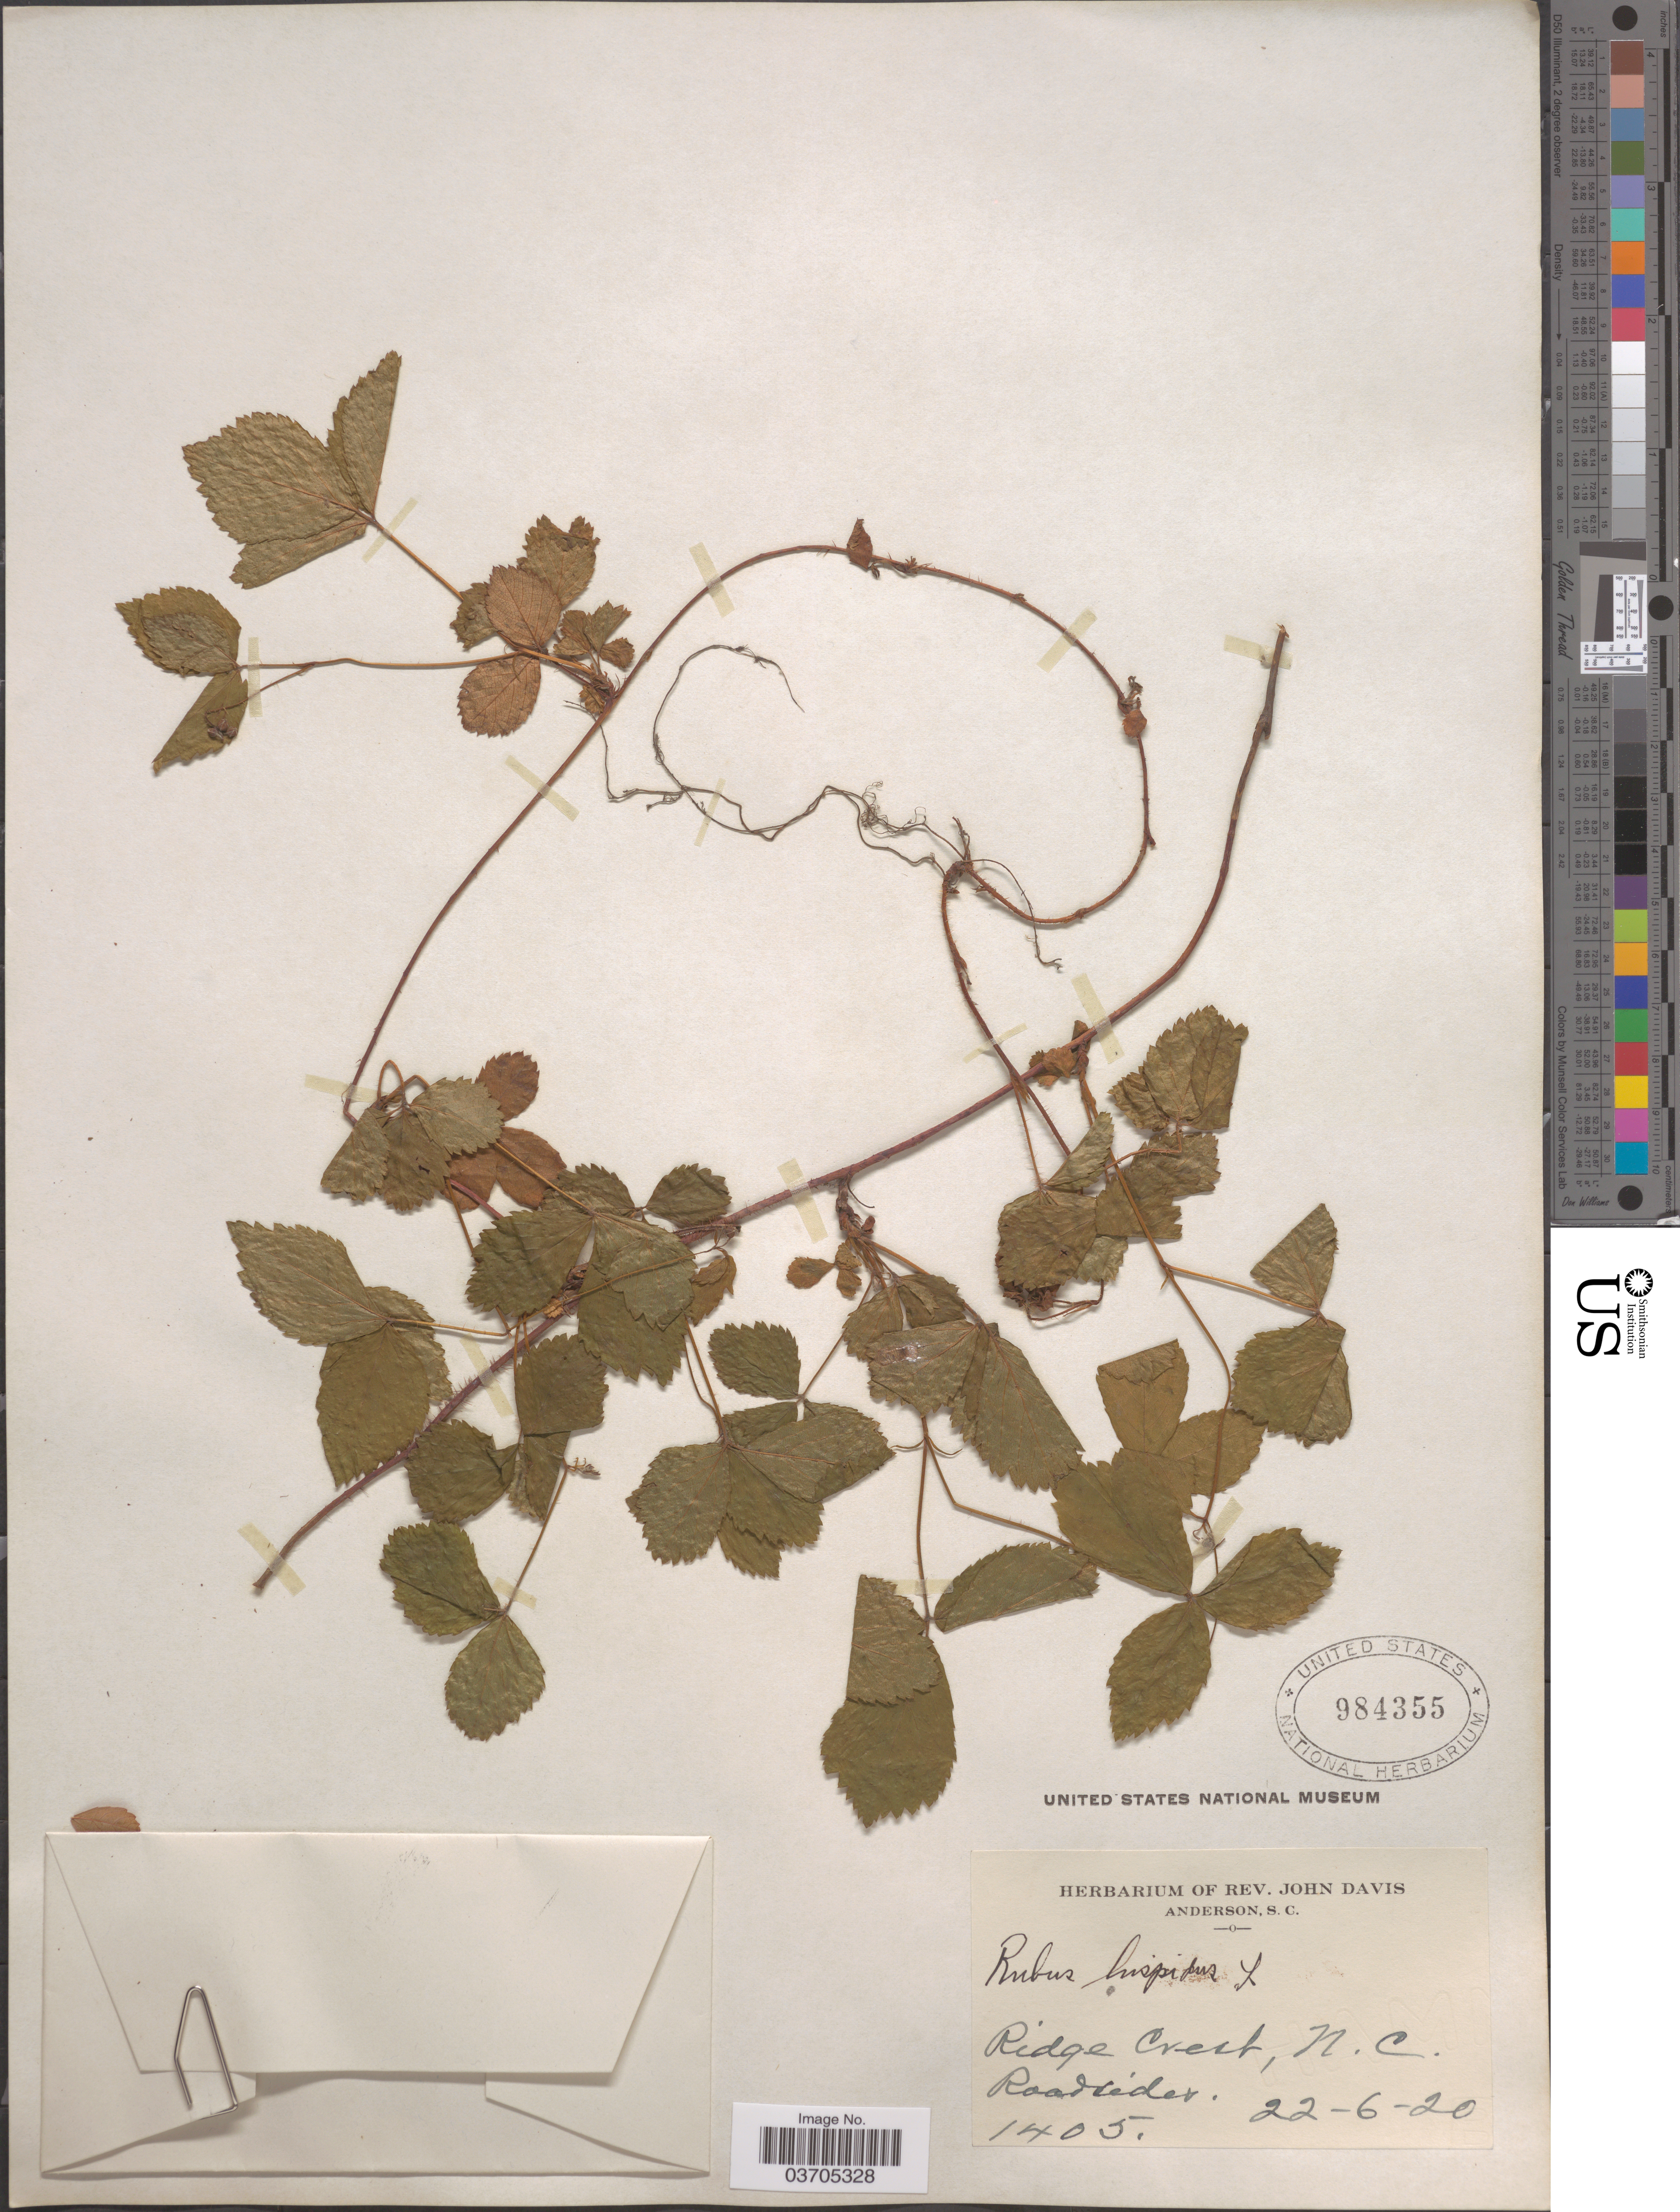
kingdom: Plantae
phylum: Tracheophyta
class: Magnoliopsida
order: Rosales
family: Rosaceae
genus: Rubus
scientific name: Rubus hispidus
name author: L.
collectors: ex herb. Rev. John Davis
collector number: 1405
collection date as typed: Transcribed d/m/y: 22/6/20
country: United States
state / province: North Carolina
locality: Ridge Crest.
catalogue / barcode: US 984355